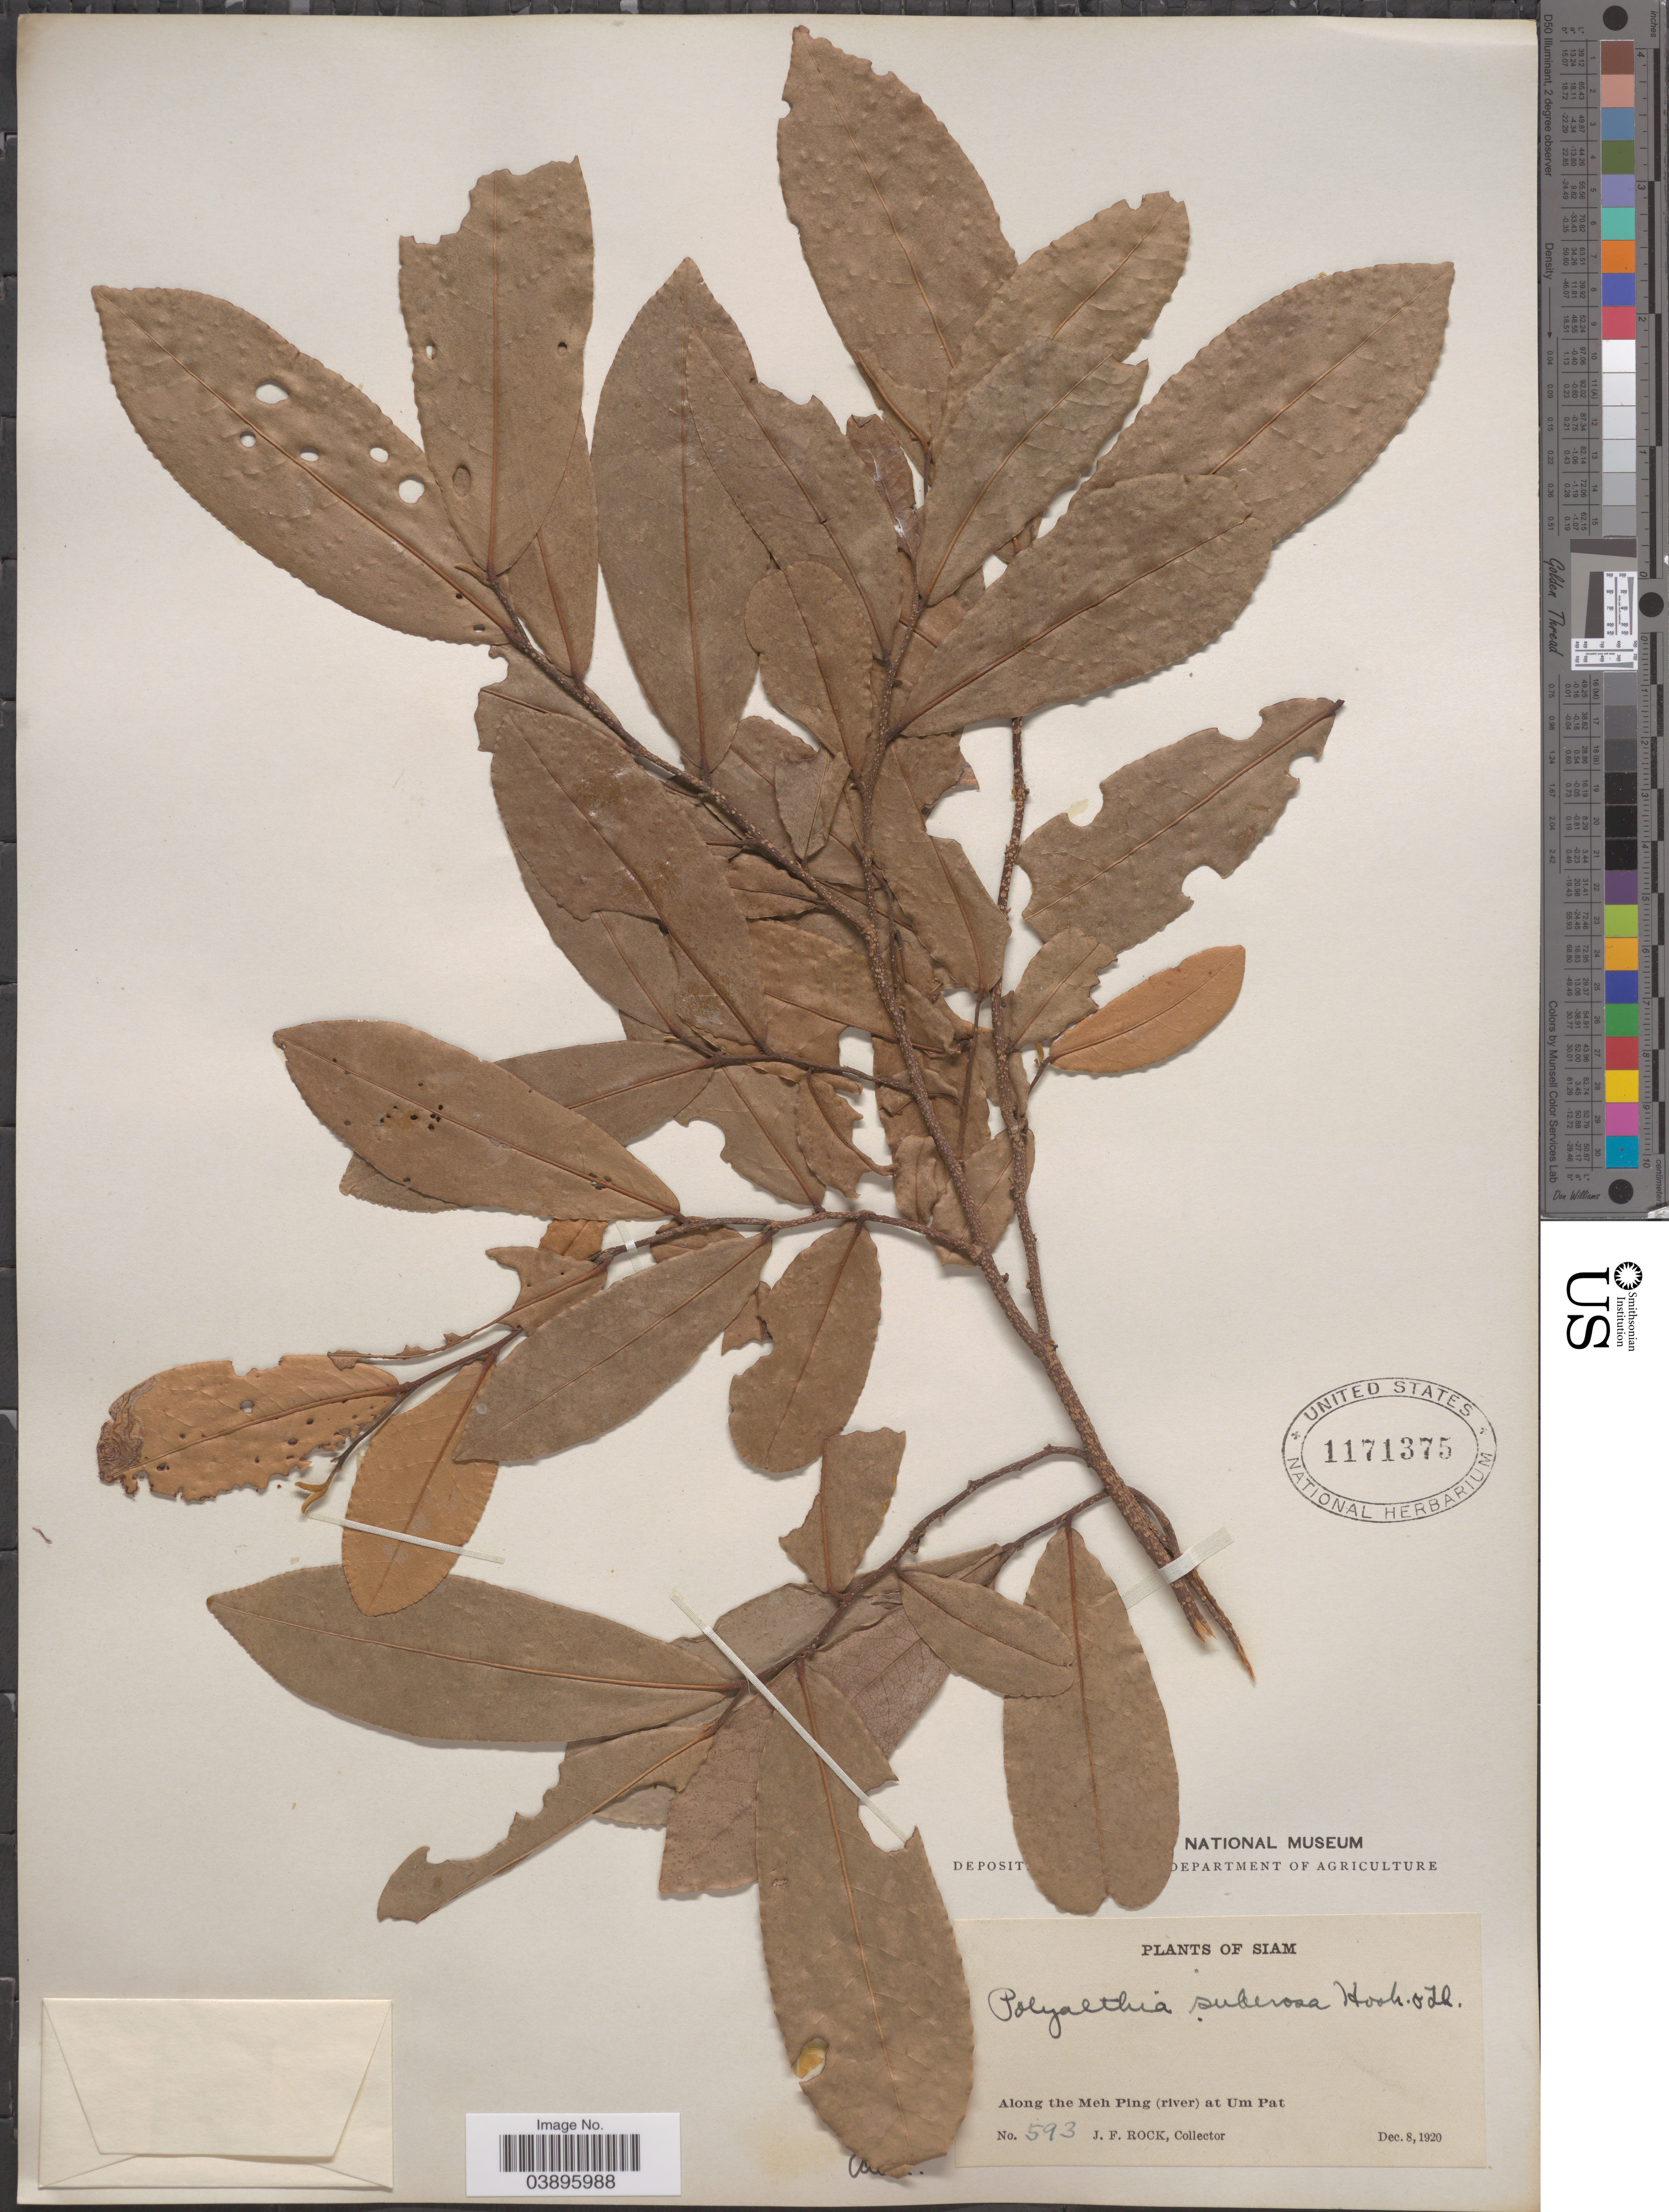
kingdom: Plantae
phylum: Tracheophyta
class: Magnoliopsida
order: Magnoliales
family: Annonaceae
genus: Polyalthia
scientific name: Polyalthia suberosa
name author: (Roxb.) Thwaites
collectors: J. Rock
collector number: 593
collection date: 1920-12-08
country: Thailand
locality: Siam. Along the Meh Ping (river) at Um Pat.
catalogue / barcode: US 1171375